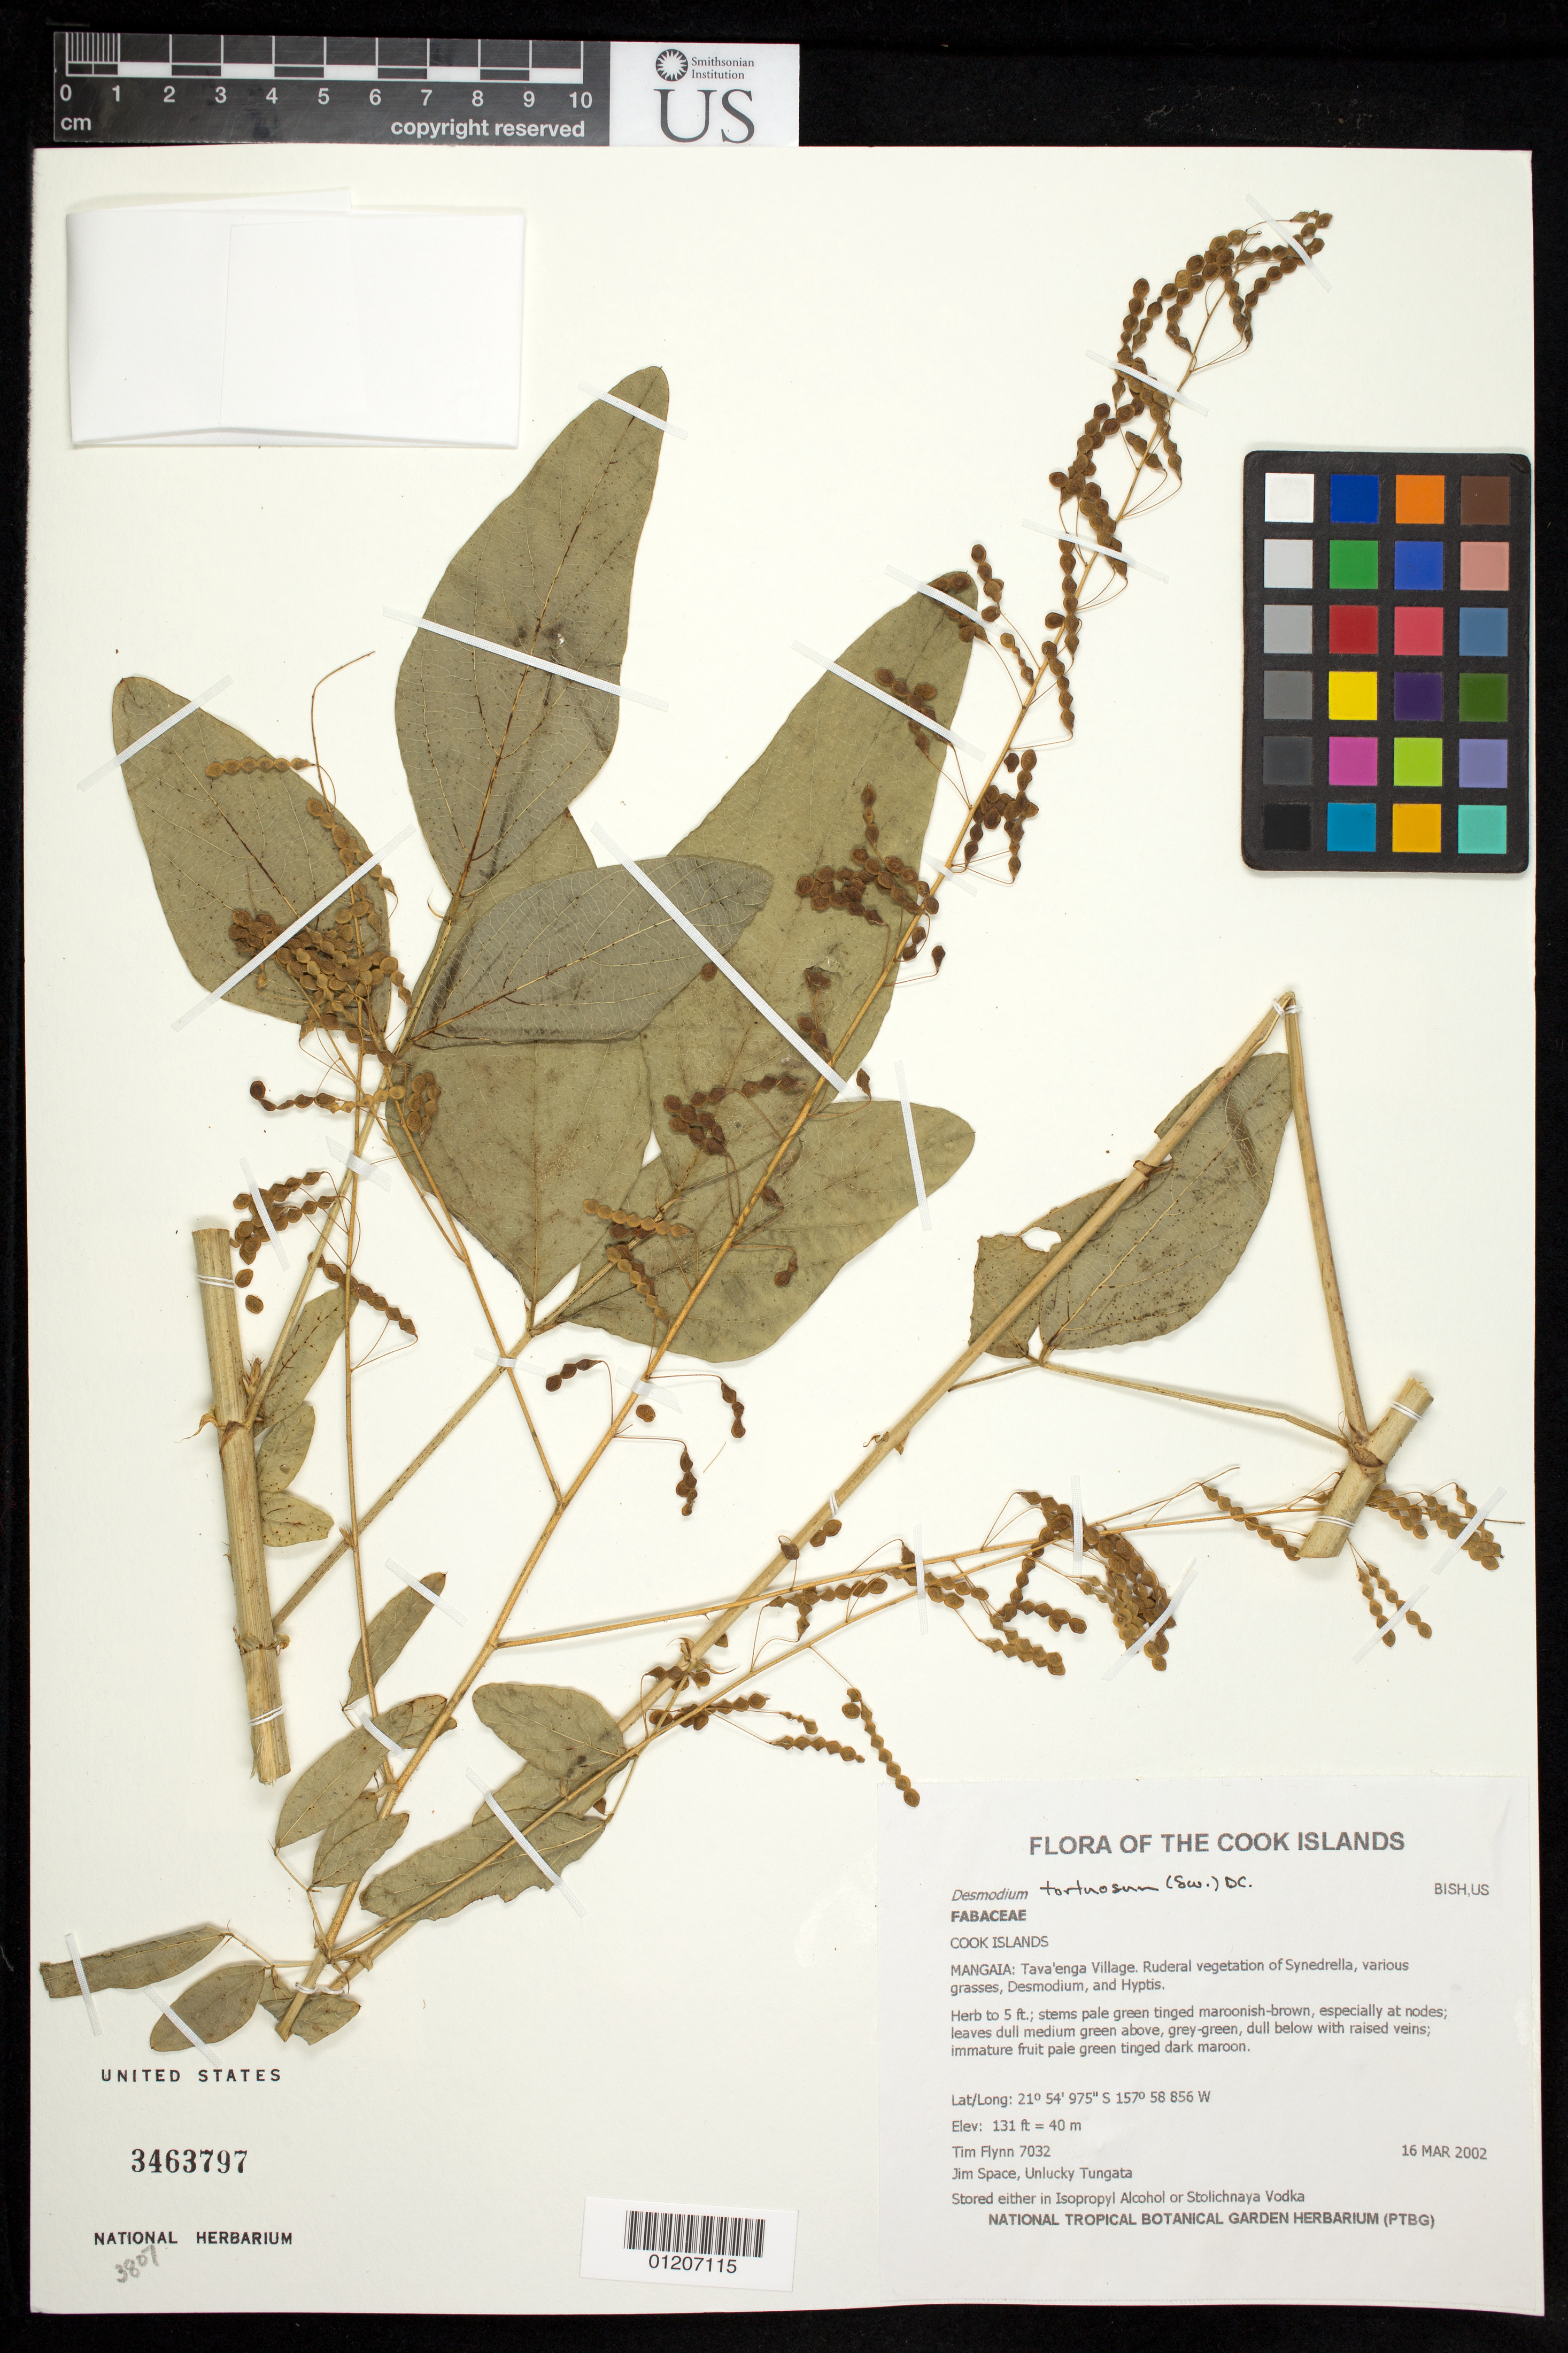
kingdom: Plantae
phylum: Tracheophyta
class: Magnoliopsida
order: Fabales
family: Fabaceae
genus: Desmodium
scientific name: Desmodium tortuosum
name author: (Sw.) DC.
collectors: T. W. Flynn, J. Space & U. Tungata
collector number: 7032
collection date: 2002-03-16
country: Cook Islands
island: Mangaia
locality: Tava'enga Village.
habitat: Ruderal vegetation.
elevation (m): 40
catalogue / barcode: US 3463797